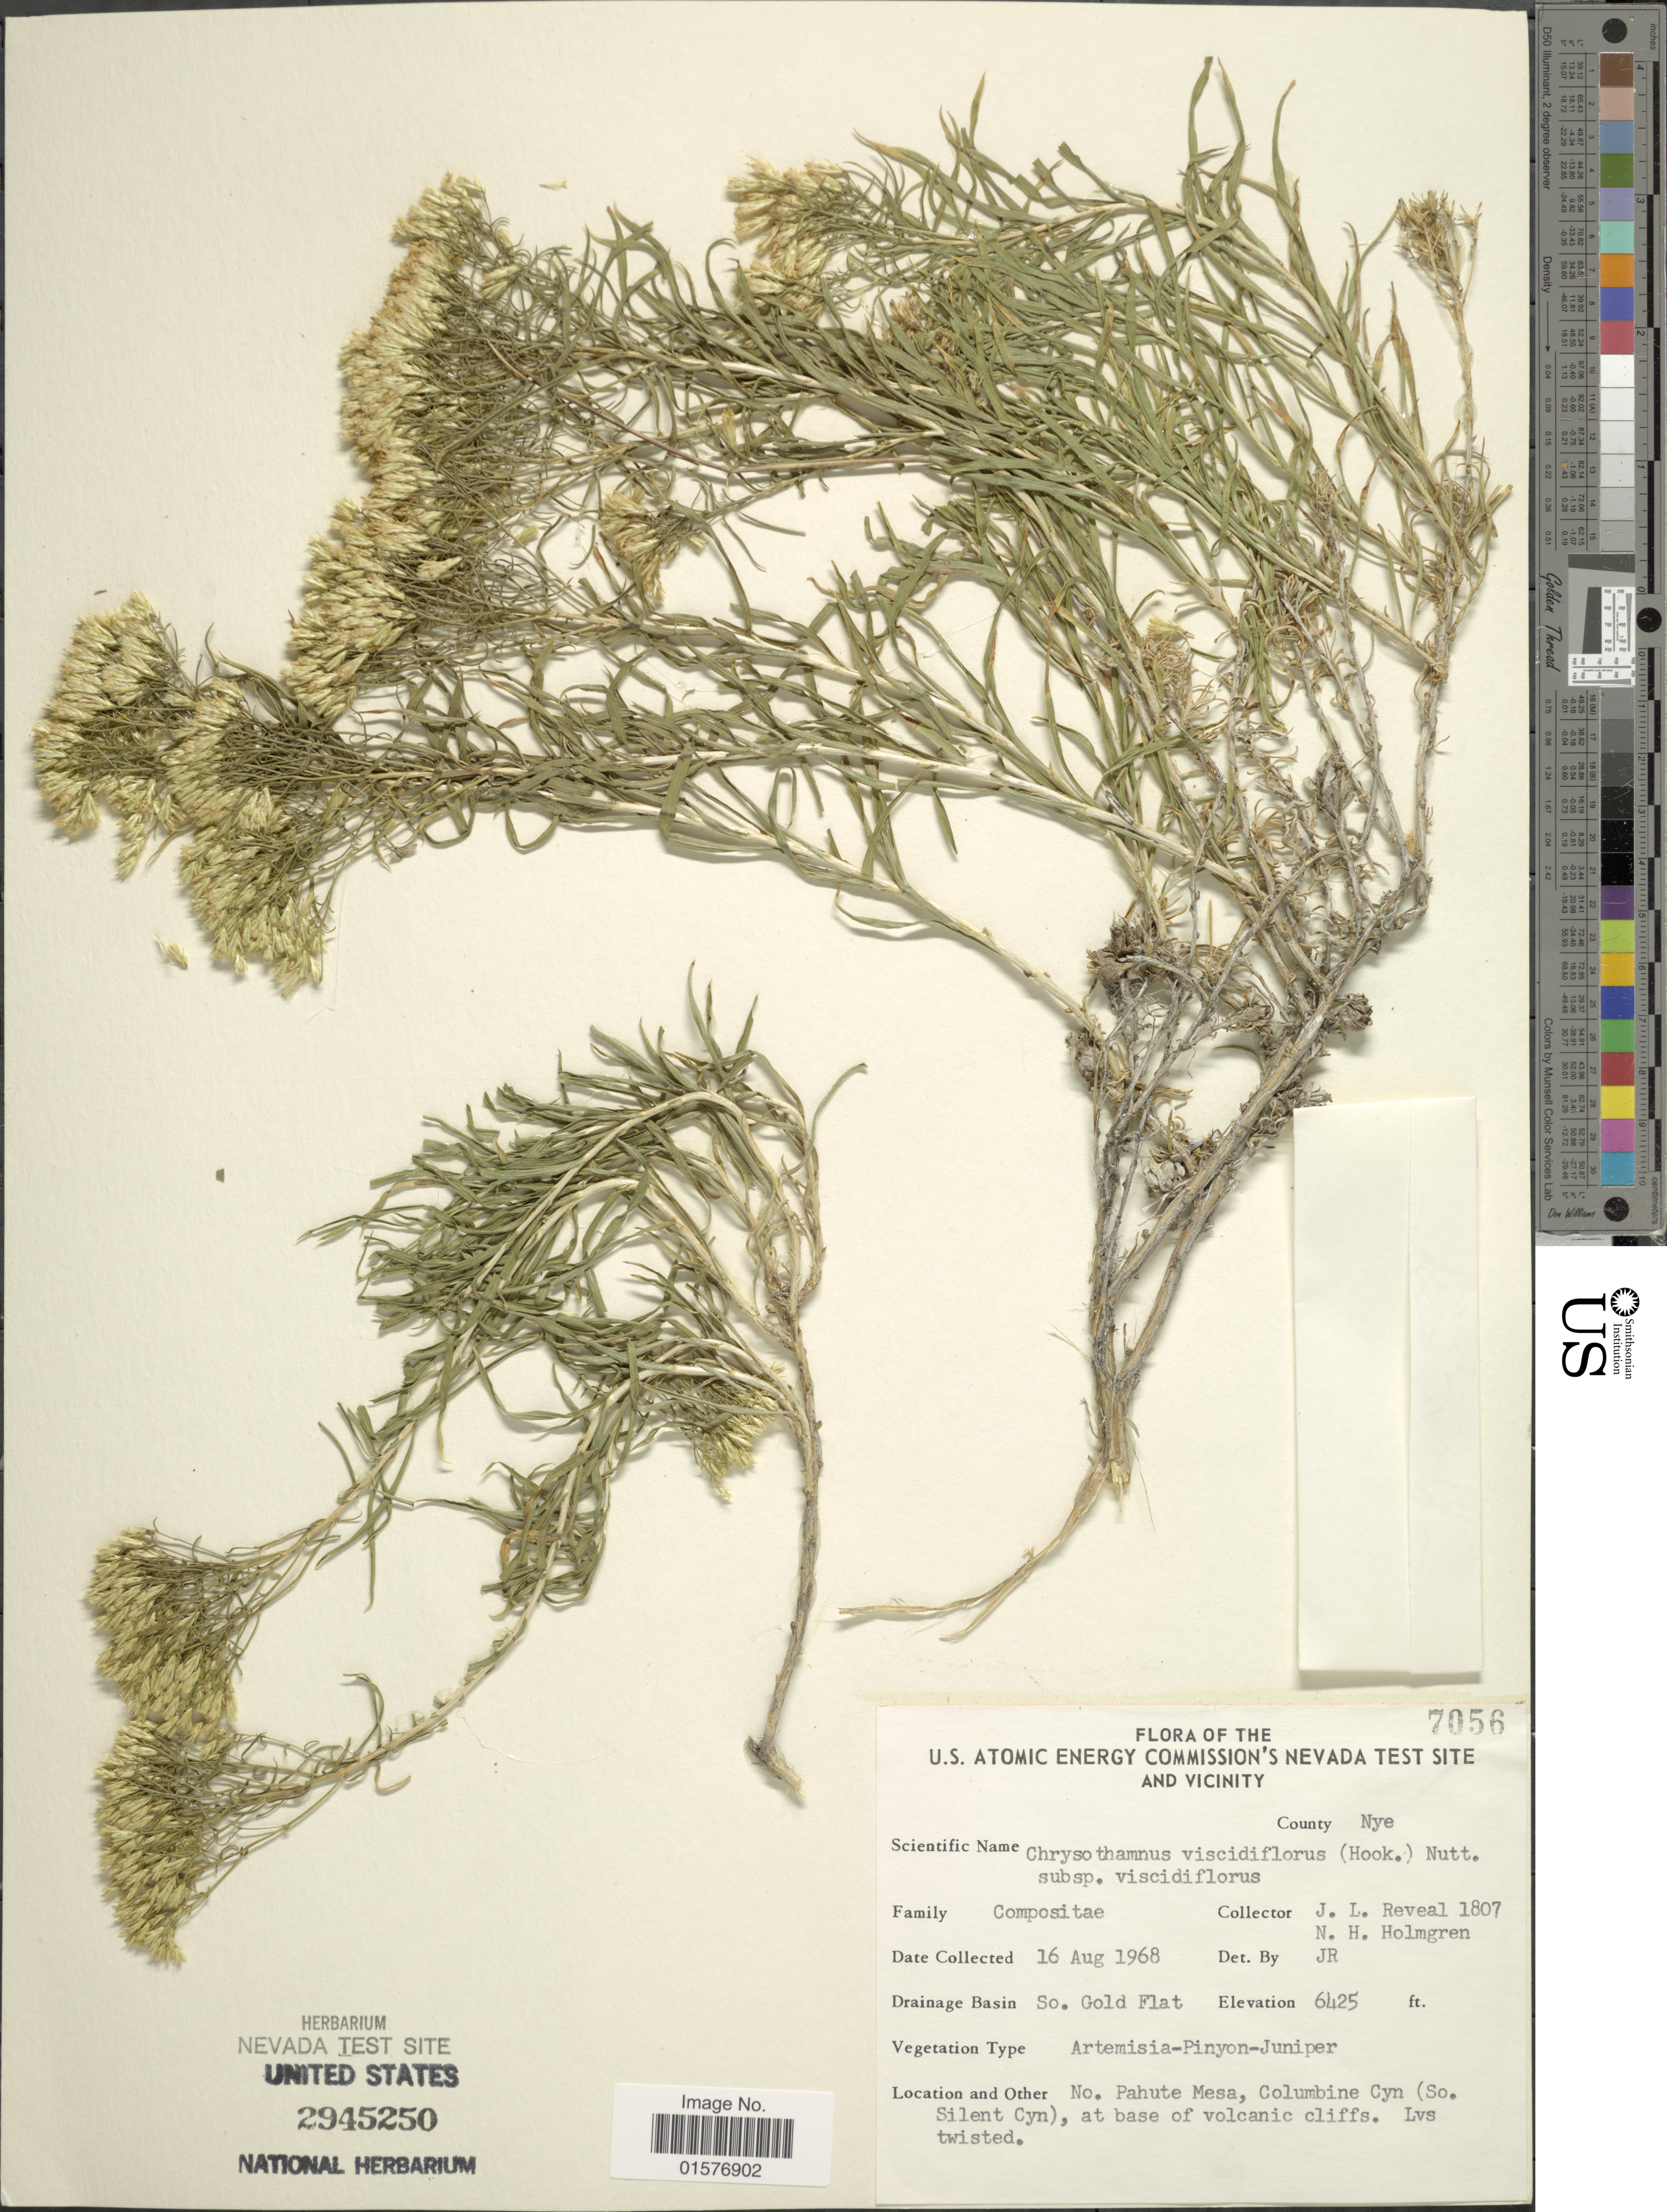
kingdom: Plantae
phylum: Tracheophyta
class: Magnoliopsida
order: Asterales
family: Asteraceae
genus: Chrysothamnus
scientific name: Chrysothamnus viscidiflorus subsp. viscidiflorus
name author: (Hook.) Nutt.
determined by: Urbatsch, Lowell E., Curator (LSU), Louisiana State University (UNITED STATES)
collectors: J. L. Reveal & N. H. Holmgren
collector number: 1807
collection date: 1968-08-16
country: United States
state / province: Nevada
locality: U.S. Atomic Energy Commission's Nevada Test Site And Vicinity, County Nye, Drainage Basin So. Gold Flat, No;. Pahute Mesa, Columbine Cyn (So. Silent Cyn), at base of volcanic cliffs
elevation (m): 1958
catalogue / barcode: US 2945250